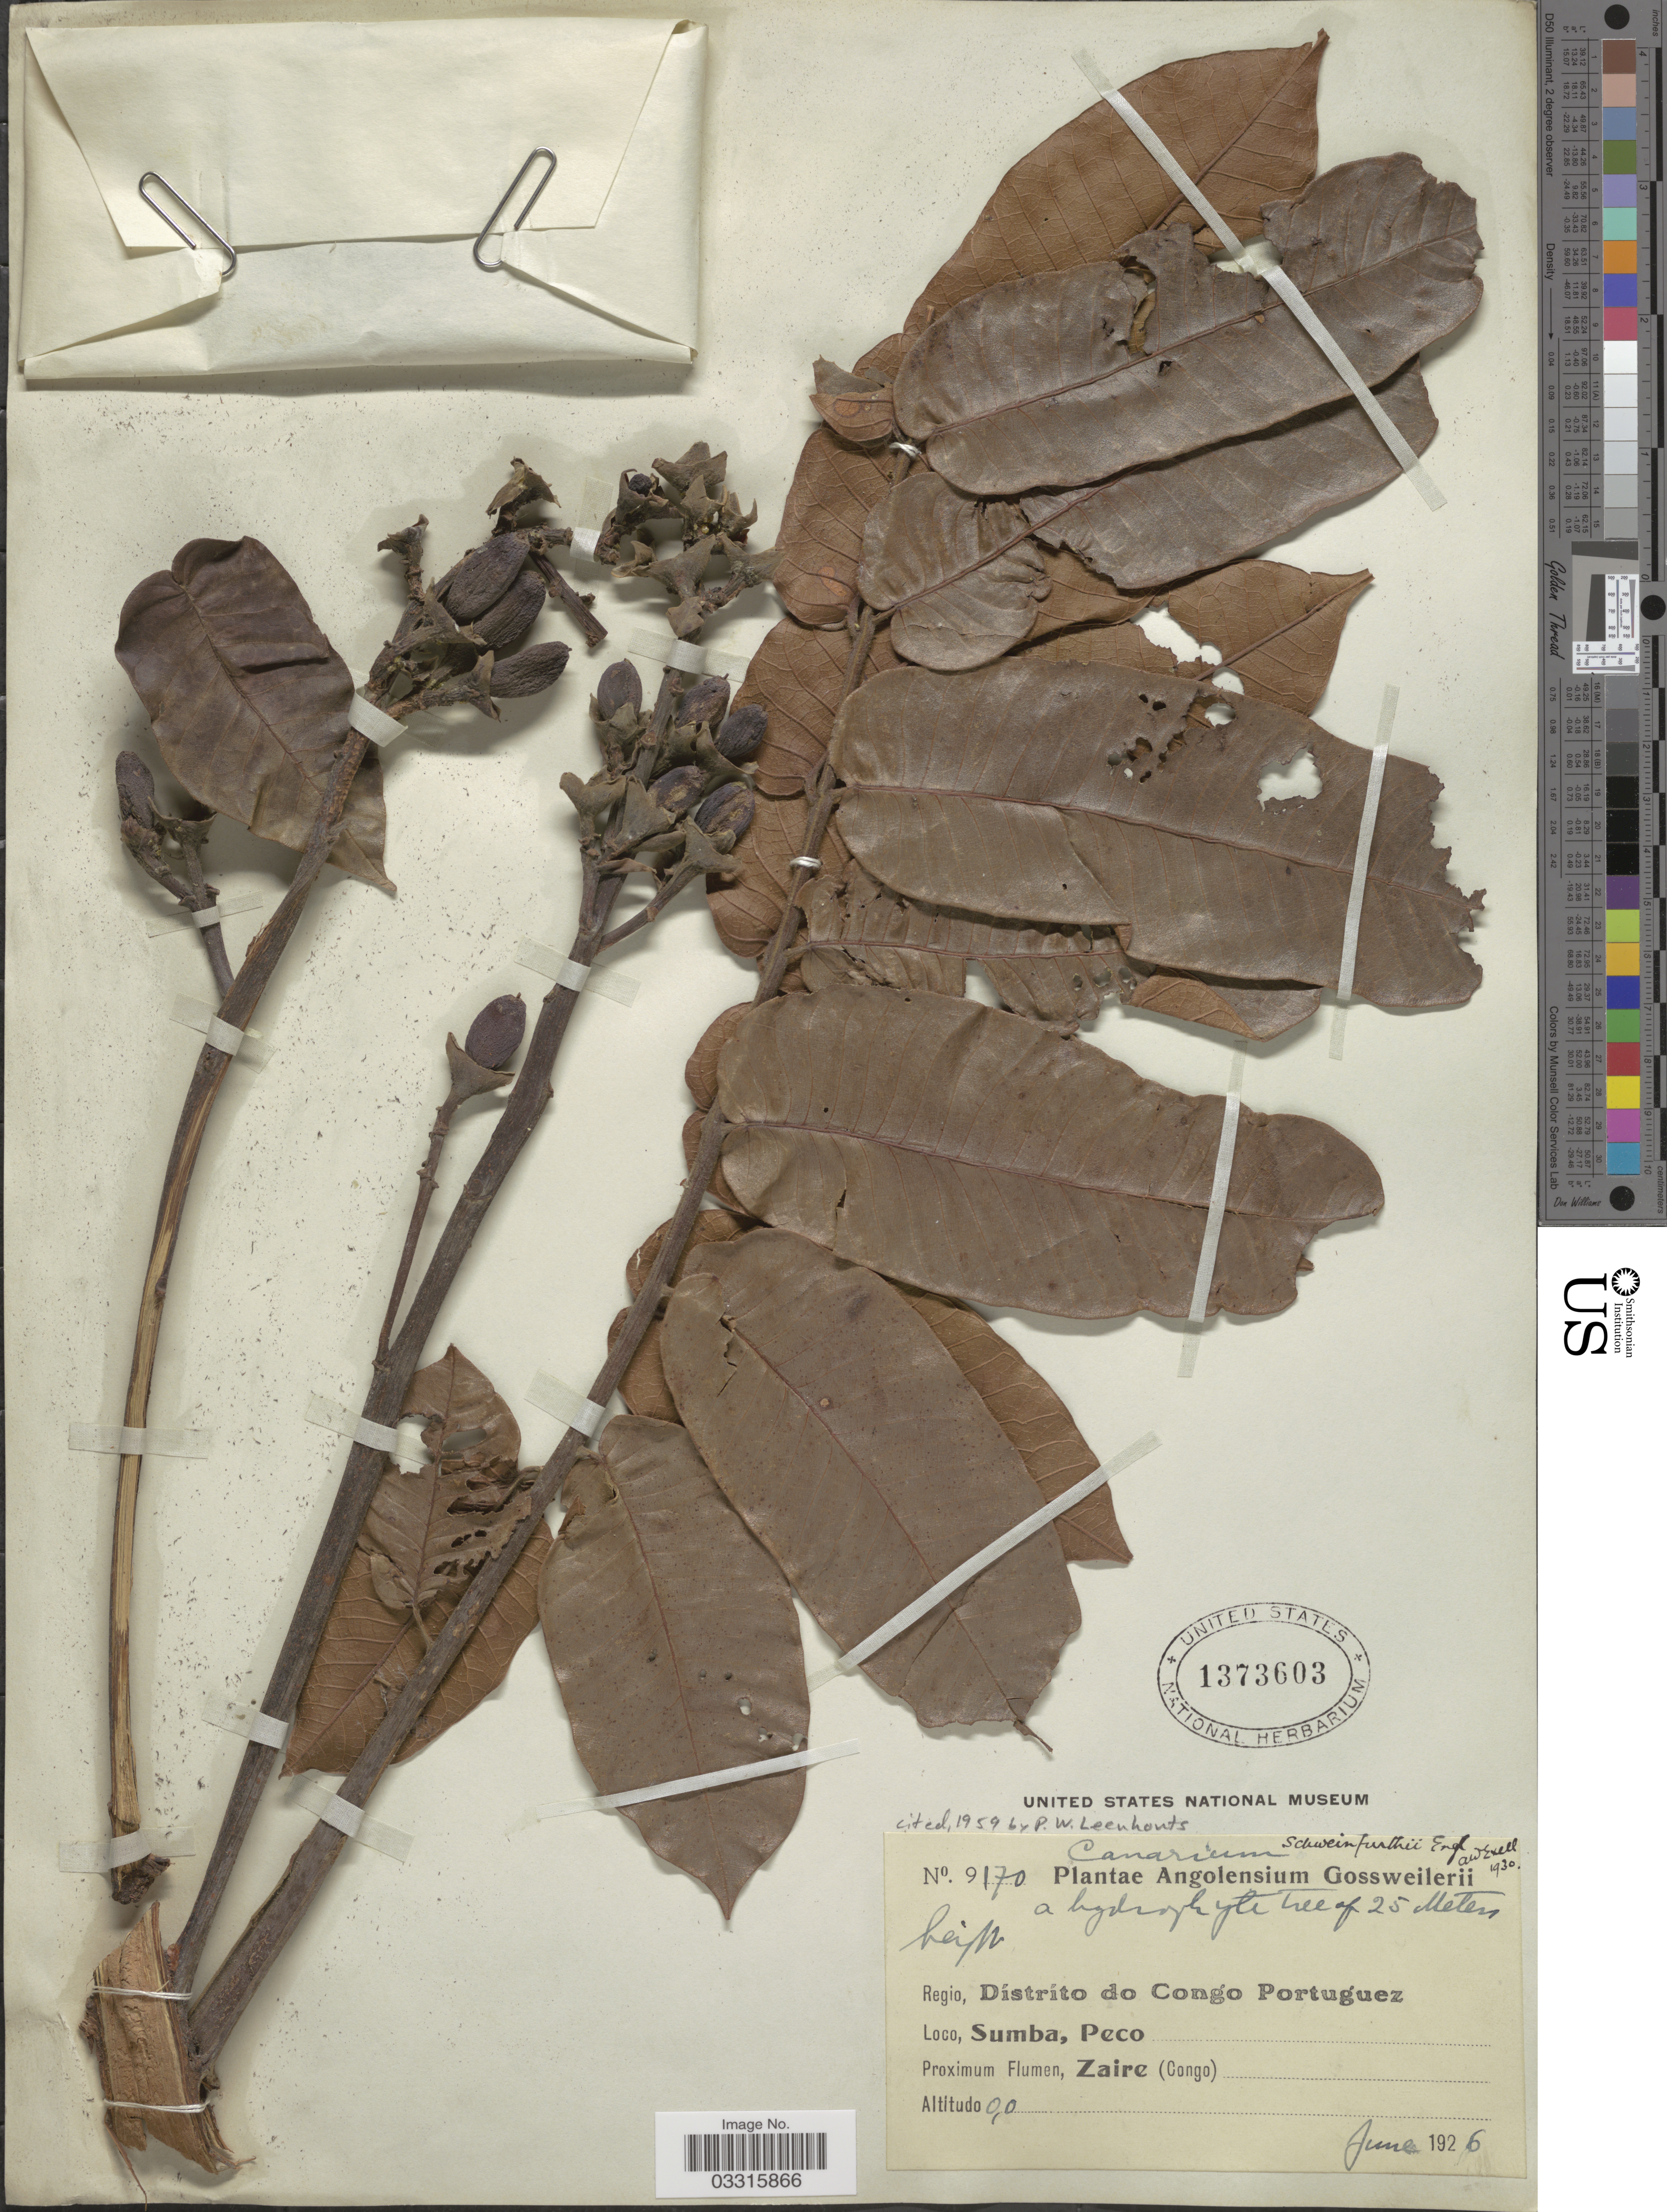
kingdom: Plantae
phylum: Tracheophyta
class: Magnoliopsida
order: Sapindales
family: Burseraceae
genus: Canarium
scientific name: Canarium schweinfurthii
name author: Engl.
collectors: -. Gossweiler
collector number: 9170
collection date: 1926-06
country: Angola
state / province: Zaire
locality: Angolensium. Regio, Dístríto do Congó Portugúez. Sumba, Peco. Proximum Flumen, Zaire (Congo).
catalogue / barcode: US 1373603